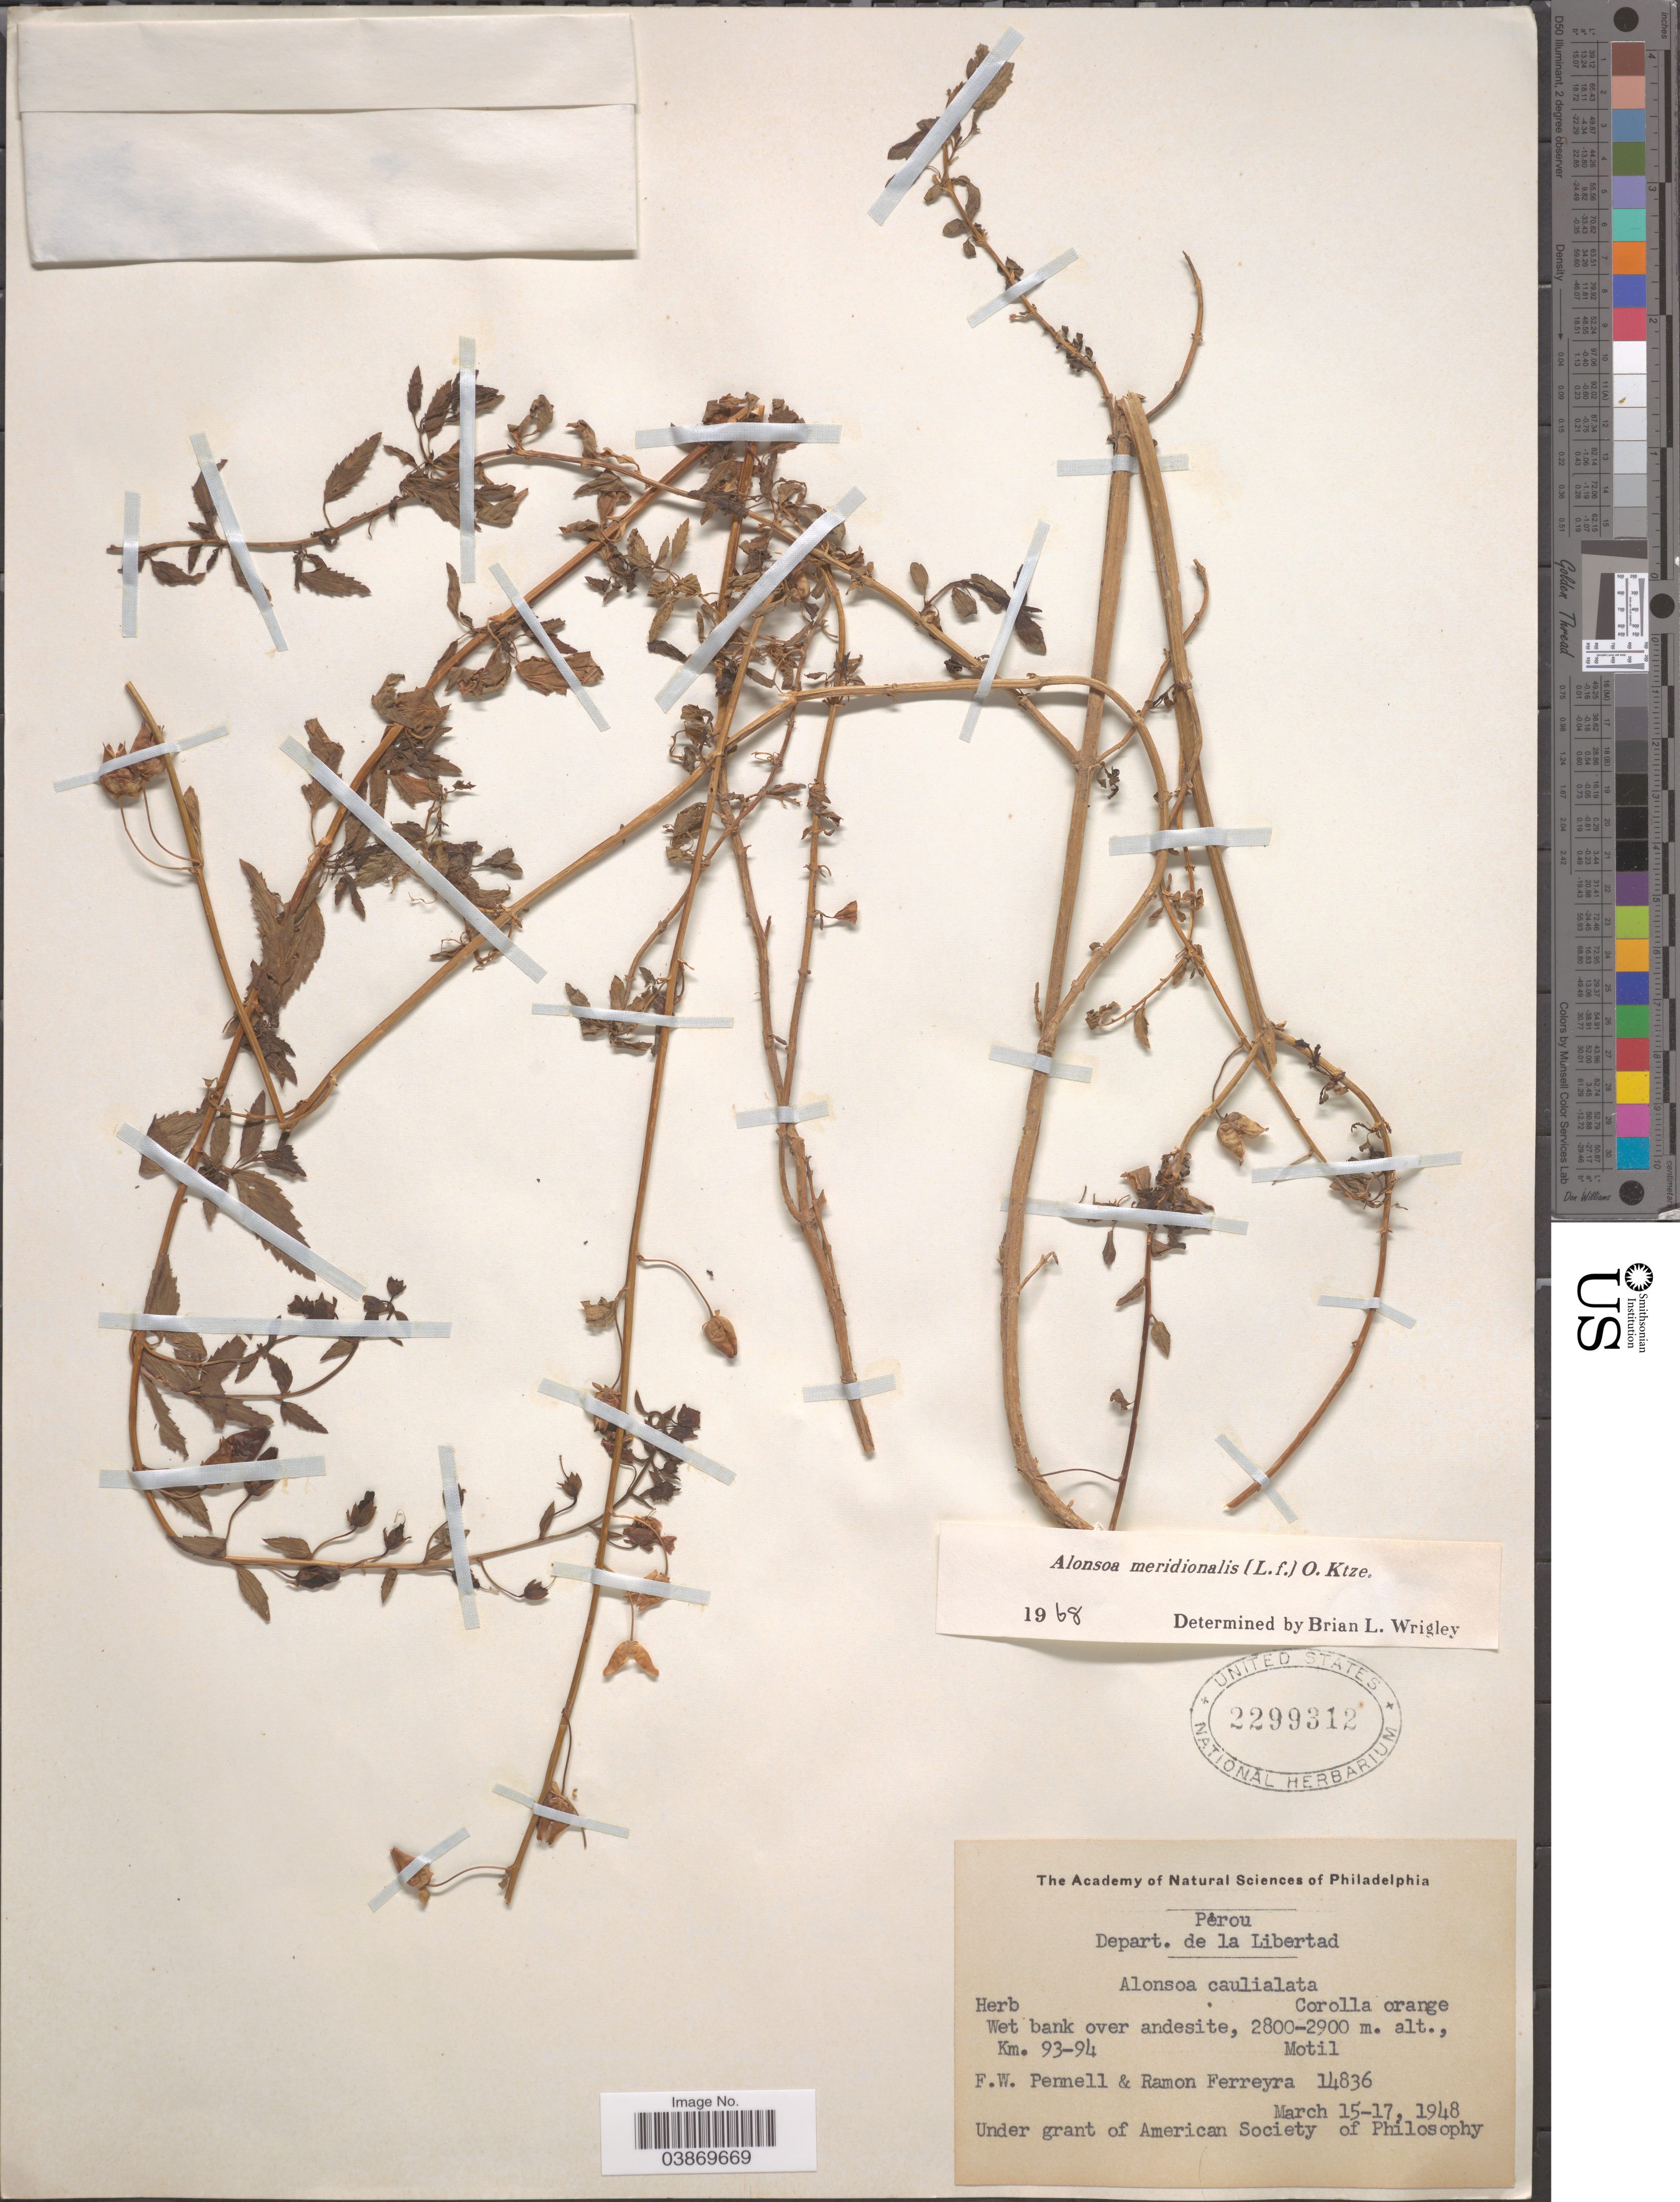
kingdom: Plantae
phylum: Tracheophyta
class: Magnoliopsida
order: Lamiales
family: Scrophulariaceae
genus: Alonsoa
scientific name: Alonsoa meridionalis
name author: (L. f.) Kuntze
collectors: F. W. Pennell & R. A. Ferreyra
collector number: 14836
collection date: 1948-03-15/1948-03-17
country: Peru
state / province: La Libertad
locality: Depart. de la Libertad. Km. 93-94. Motil.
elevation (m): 2800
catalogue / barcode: US 2299312